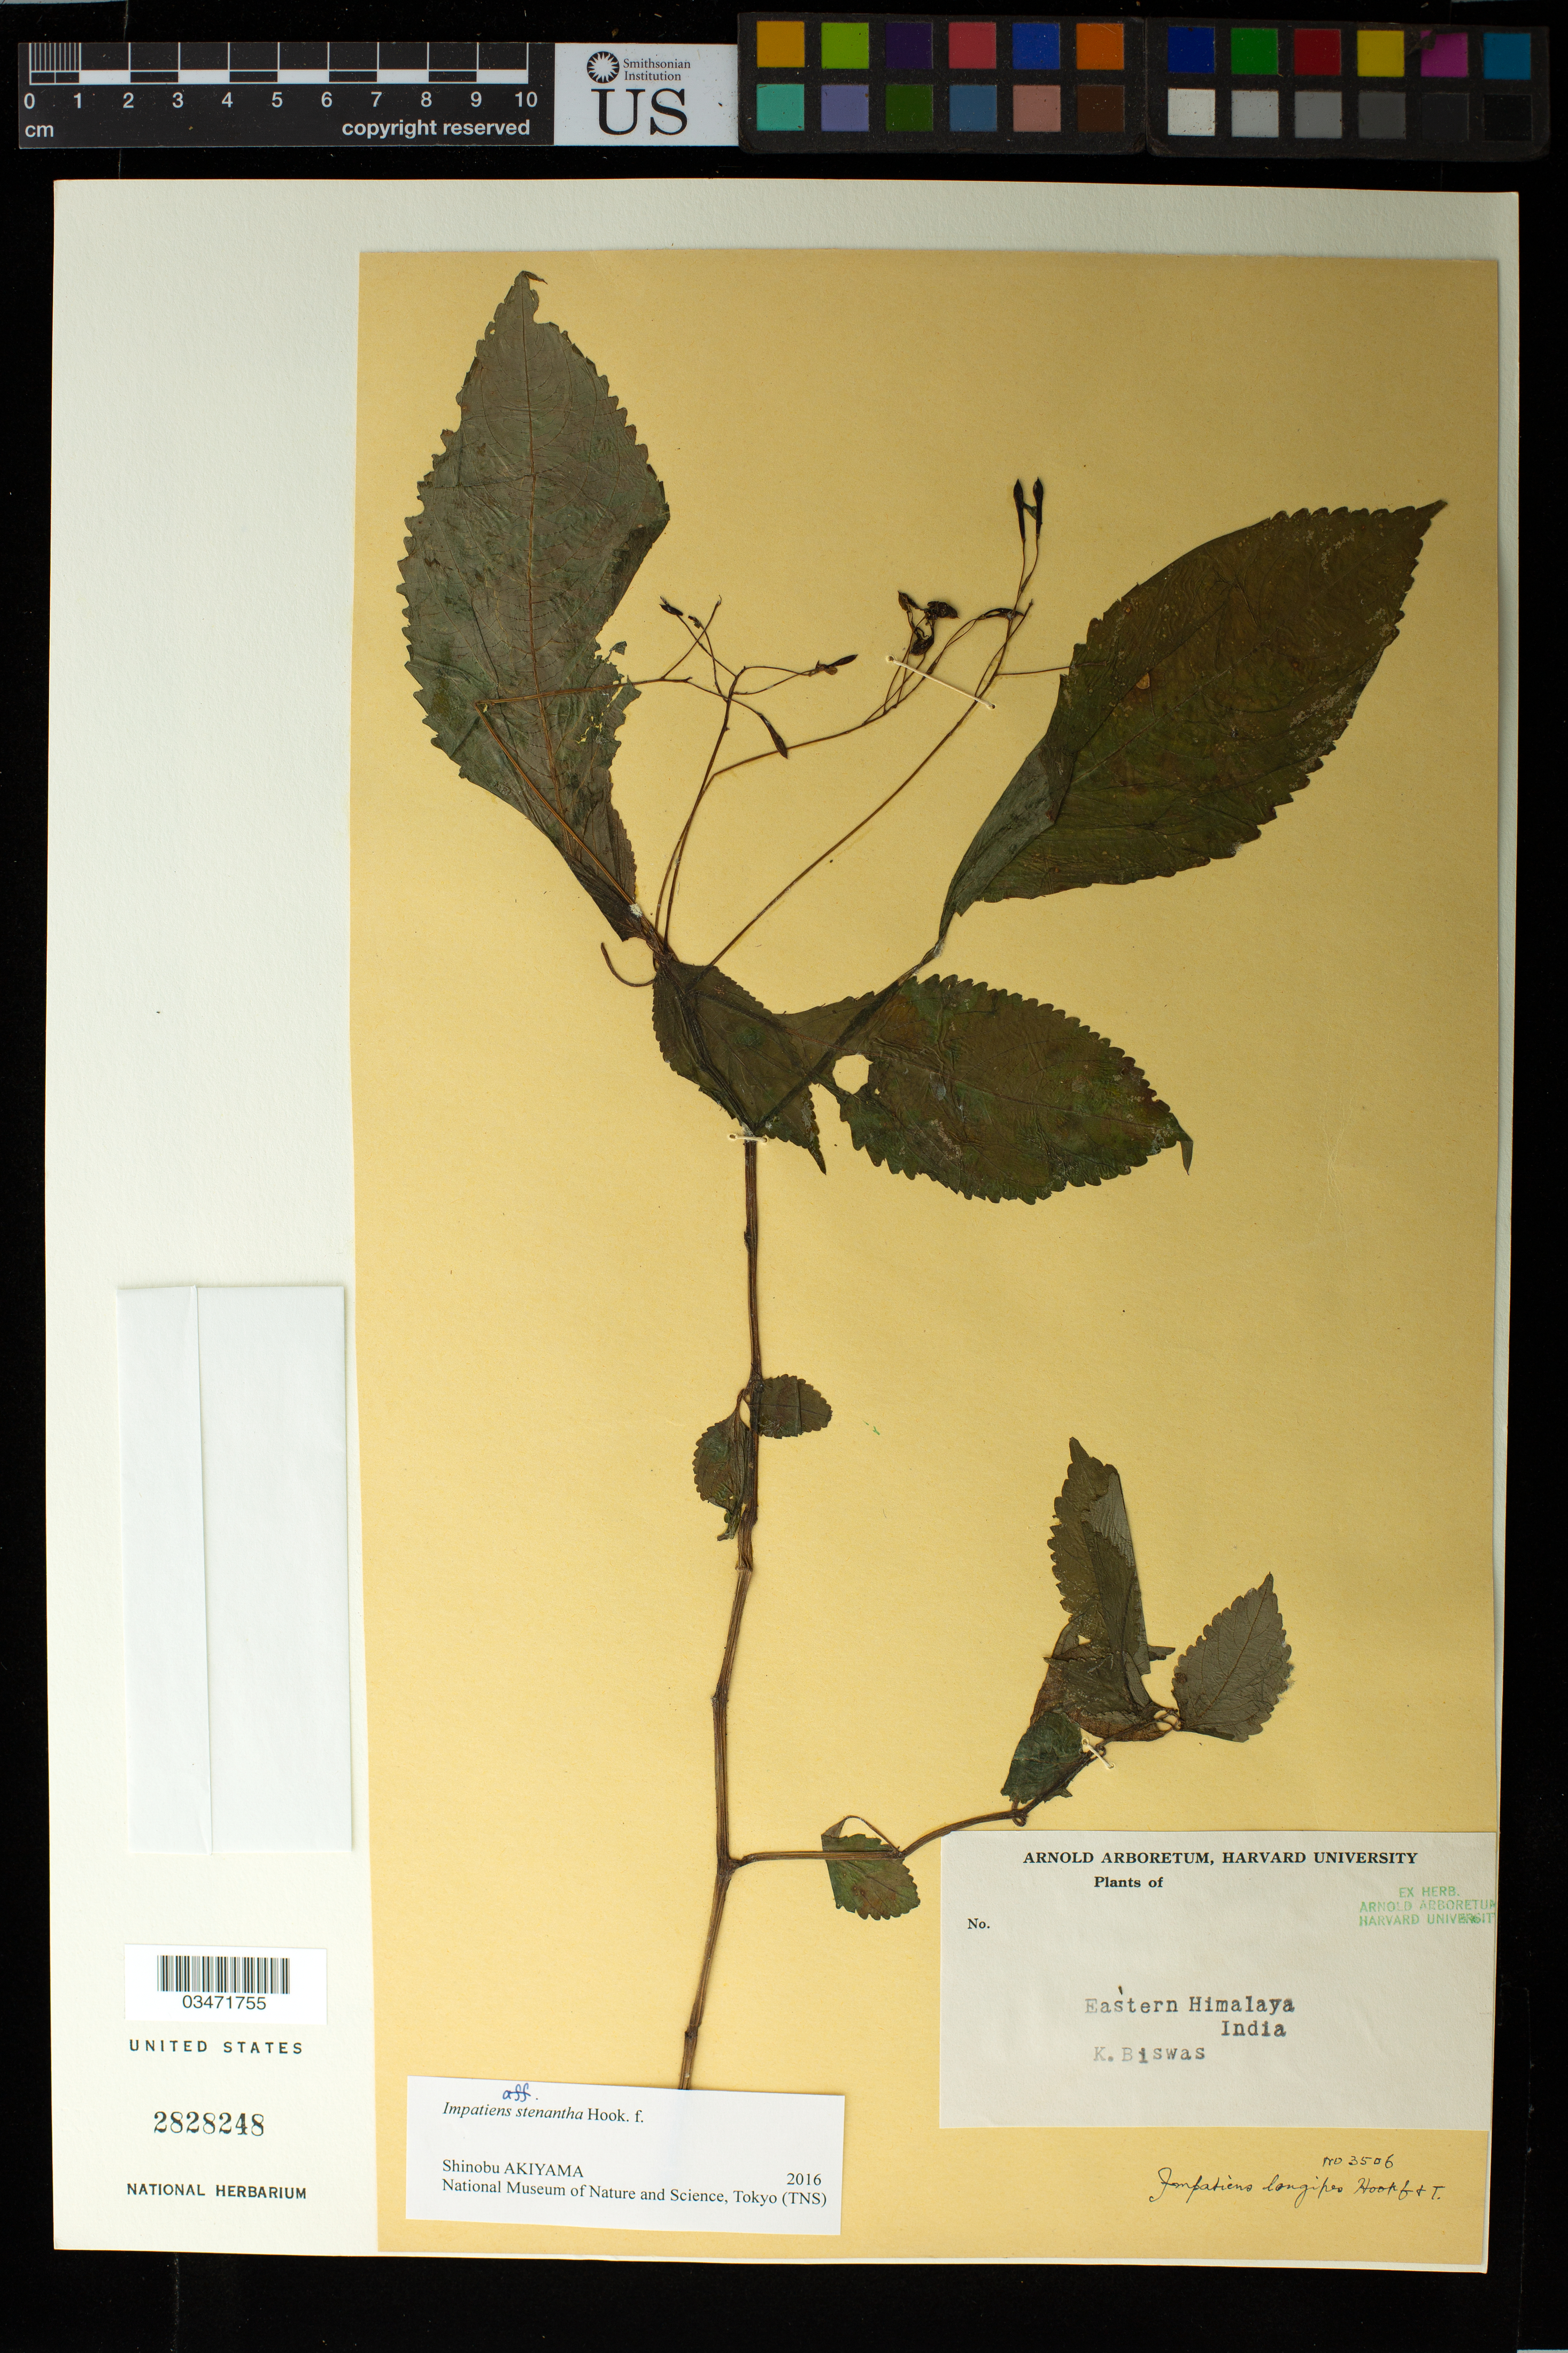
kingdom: Plantae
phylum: Tracheophyta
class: Magnoliopsida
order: Ericales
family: Balsaminaceae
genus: Impatiens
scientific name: Impatiens stenantha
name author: Hook. f.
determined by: Akiyama, Shinobu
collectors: K. Biswas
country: India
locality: Eastern Himalaya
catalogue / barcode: US 2828248